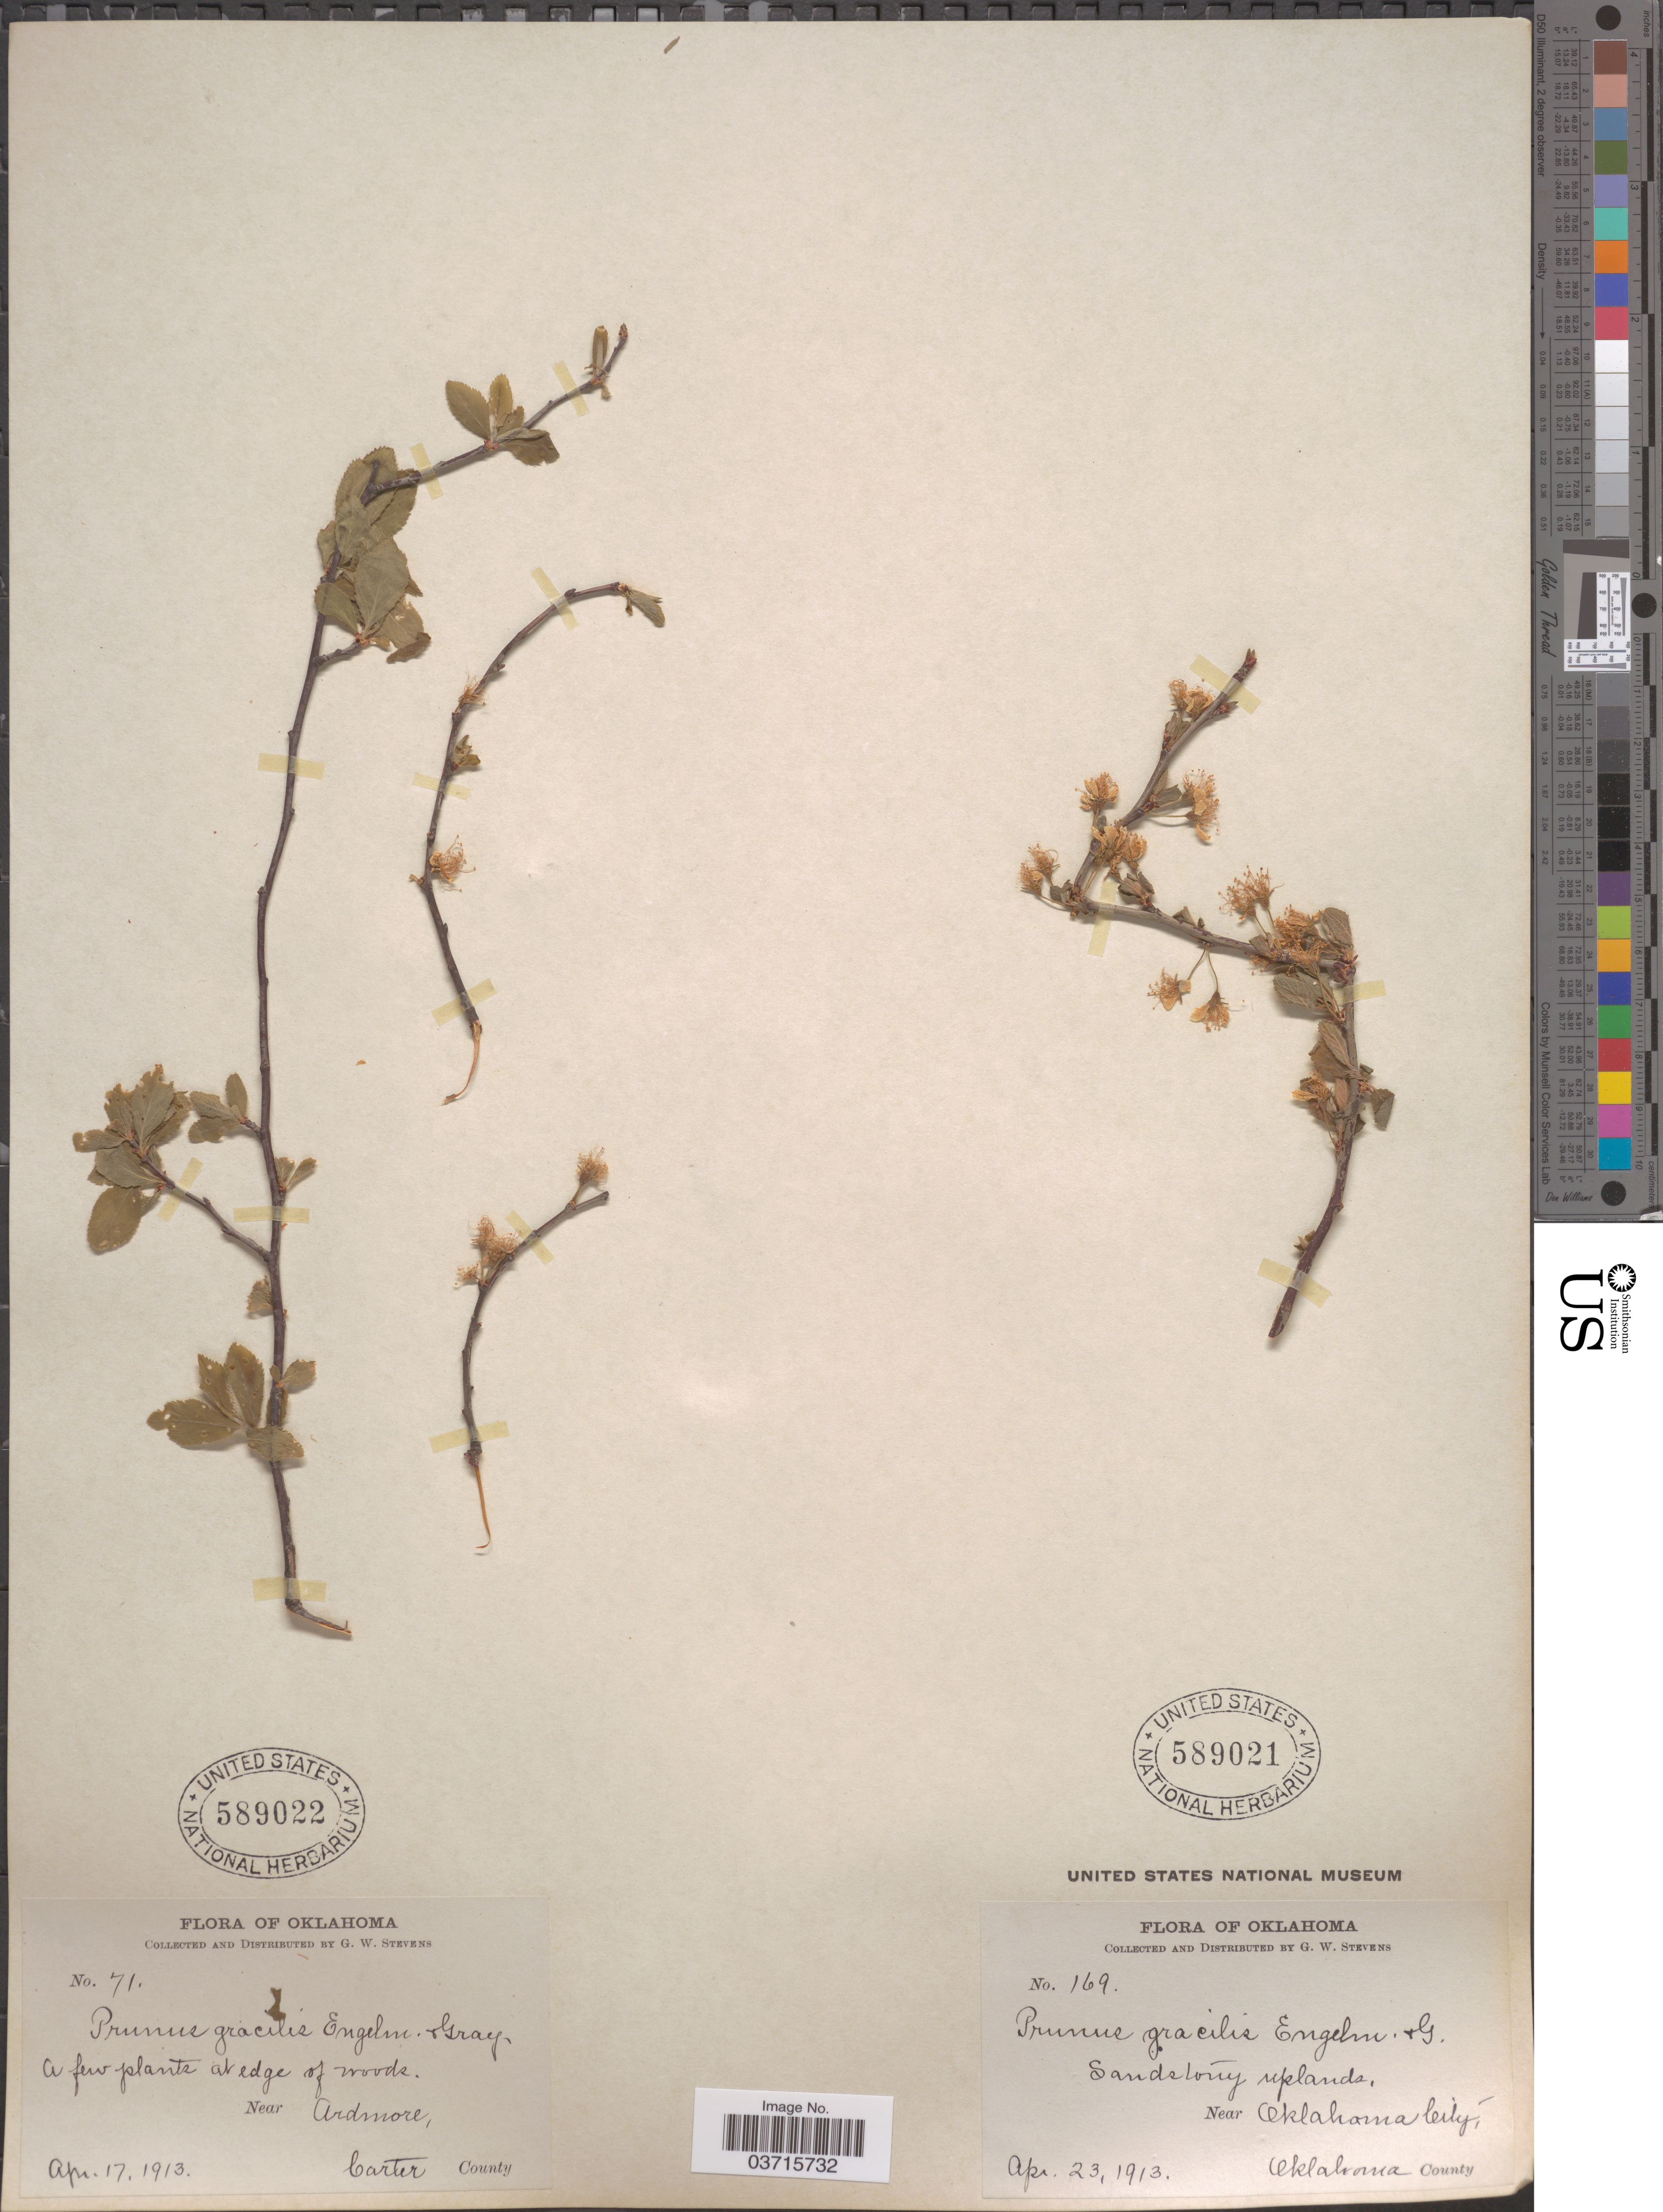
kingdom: Plantae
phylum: Tracheophyta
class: Magnoliopsida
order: Rosales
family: Rosaceae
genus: Prunus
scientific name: Prunus gracilis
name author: Engelm. & A. Gray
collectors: G. W. Stevens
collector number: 169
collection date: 1913-04-23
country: United States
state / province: Oklahoma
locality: Sandstony uplands. Near Oklahoma City. Oklahoma County.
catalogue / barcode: US 589021